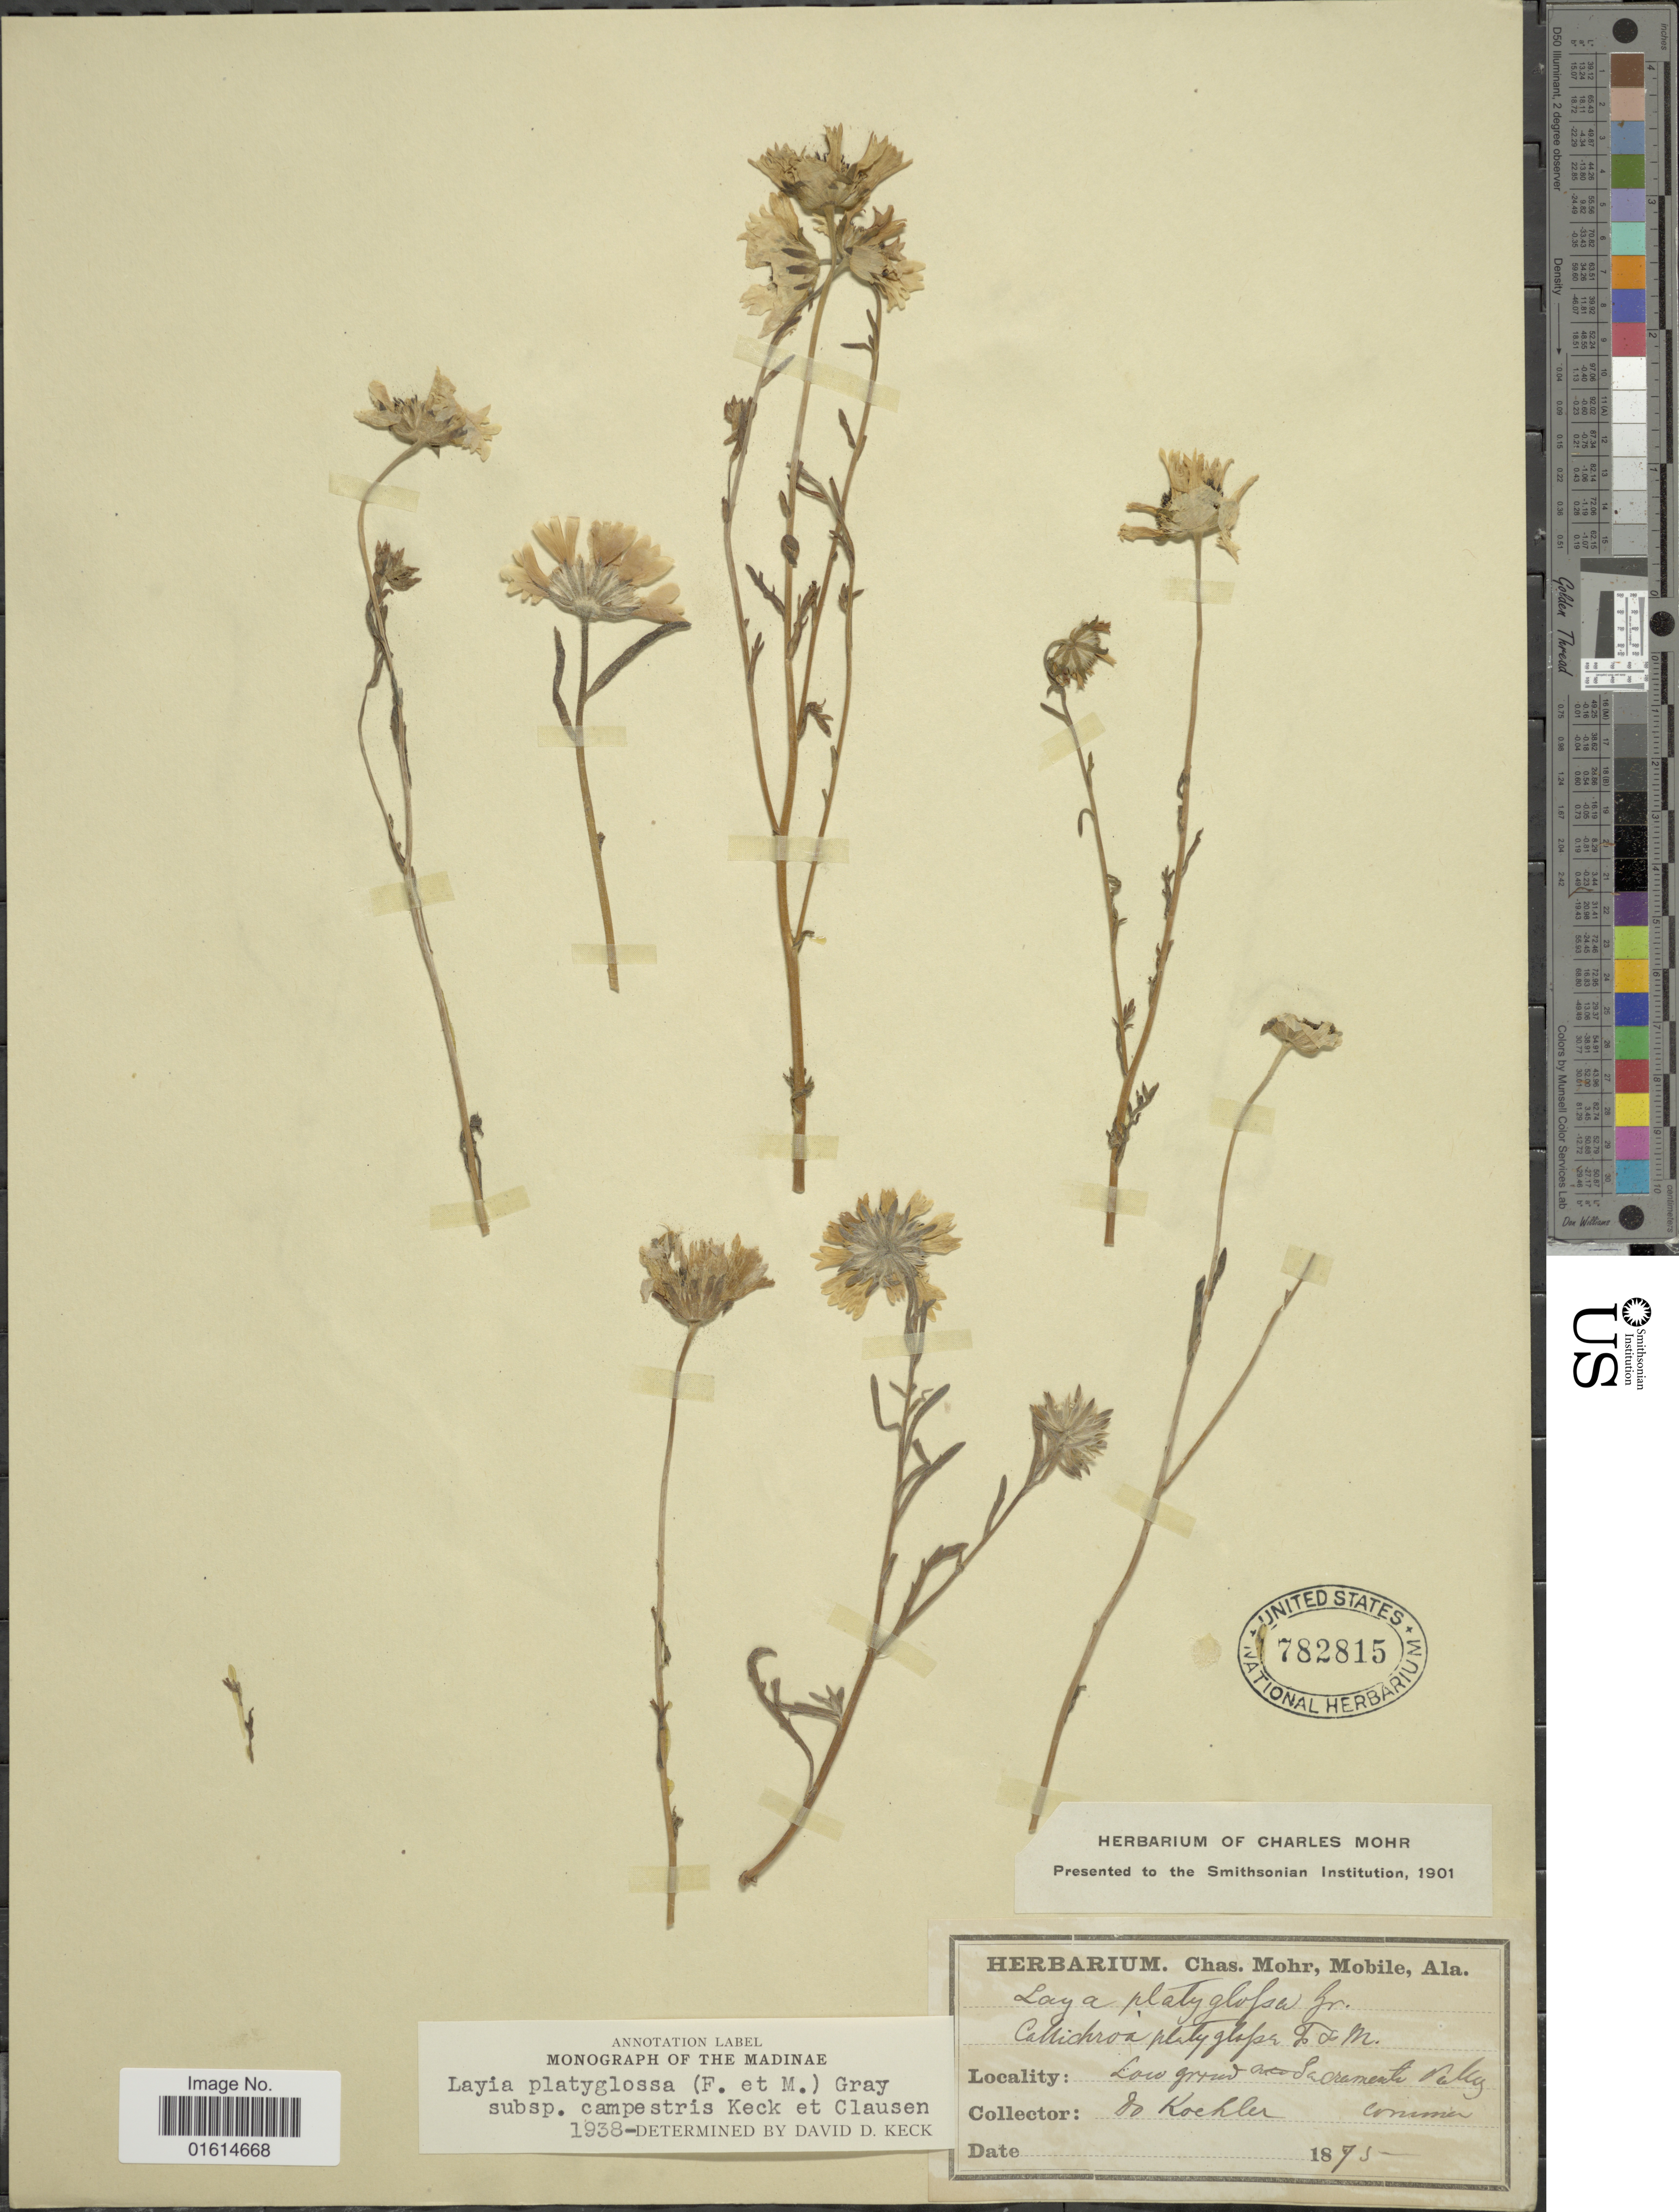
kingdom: Plantae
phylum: Tracheophyta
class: Magnoliopsida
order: Asterales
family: Asteraceae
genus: Layia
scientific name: Layia platyglossa subsp. campestris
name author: D.D. Keck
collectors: -. Koehler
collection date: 1875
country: United States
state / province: California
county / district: Sacramento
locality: Low ground, Sacramento Valley.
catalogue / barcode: US 782815